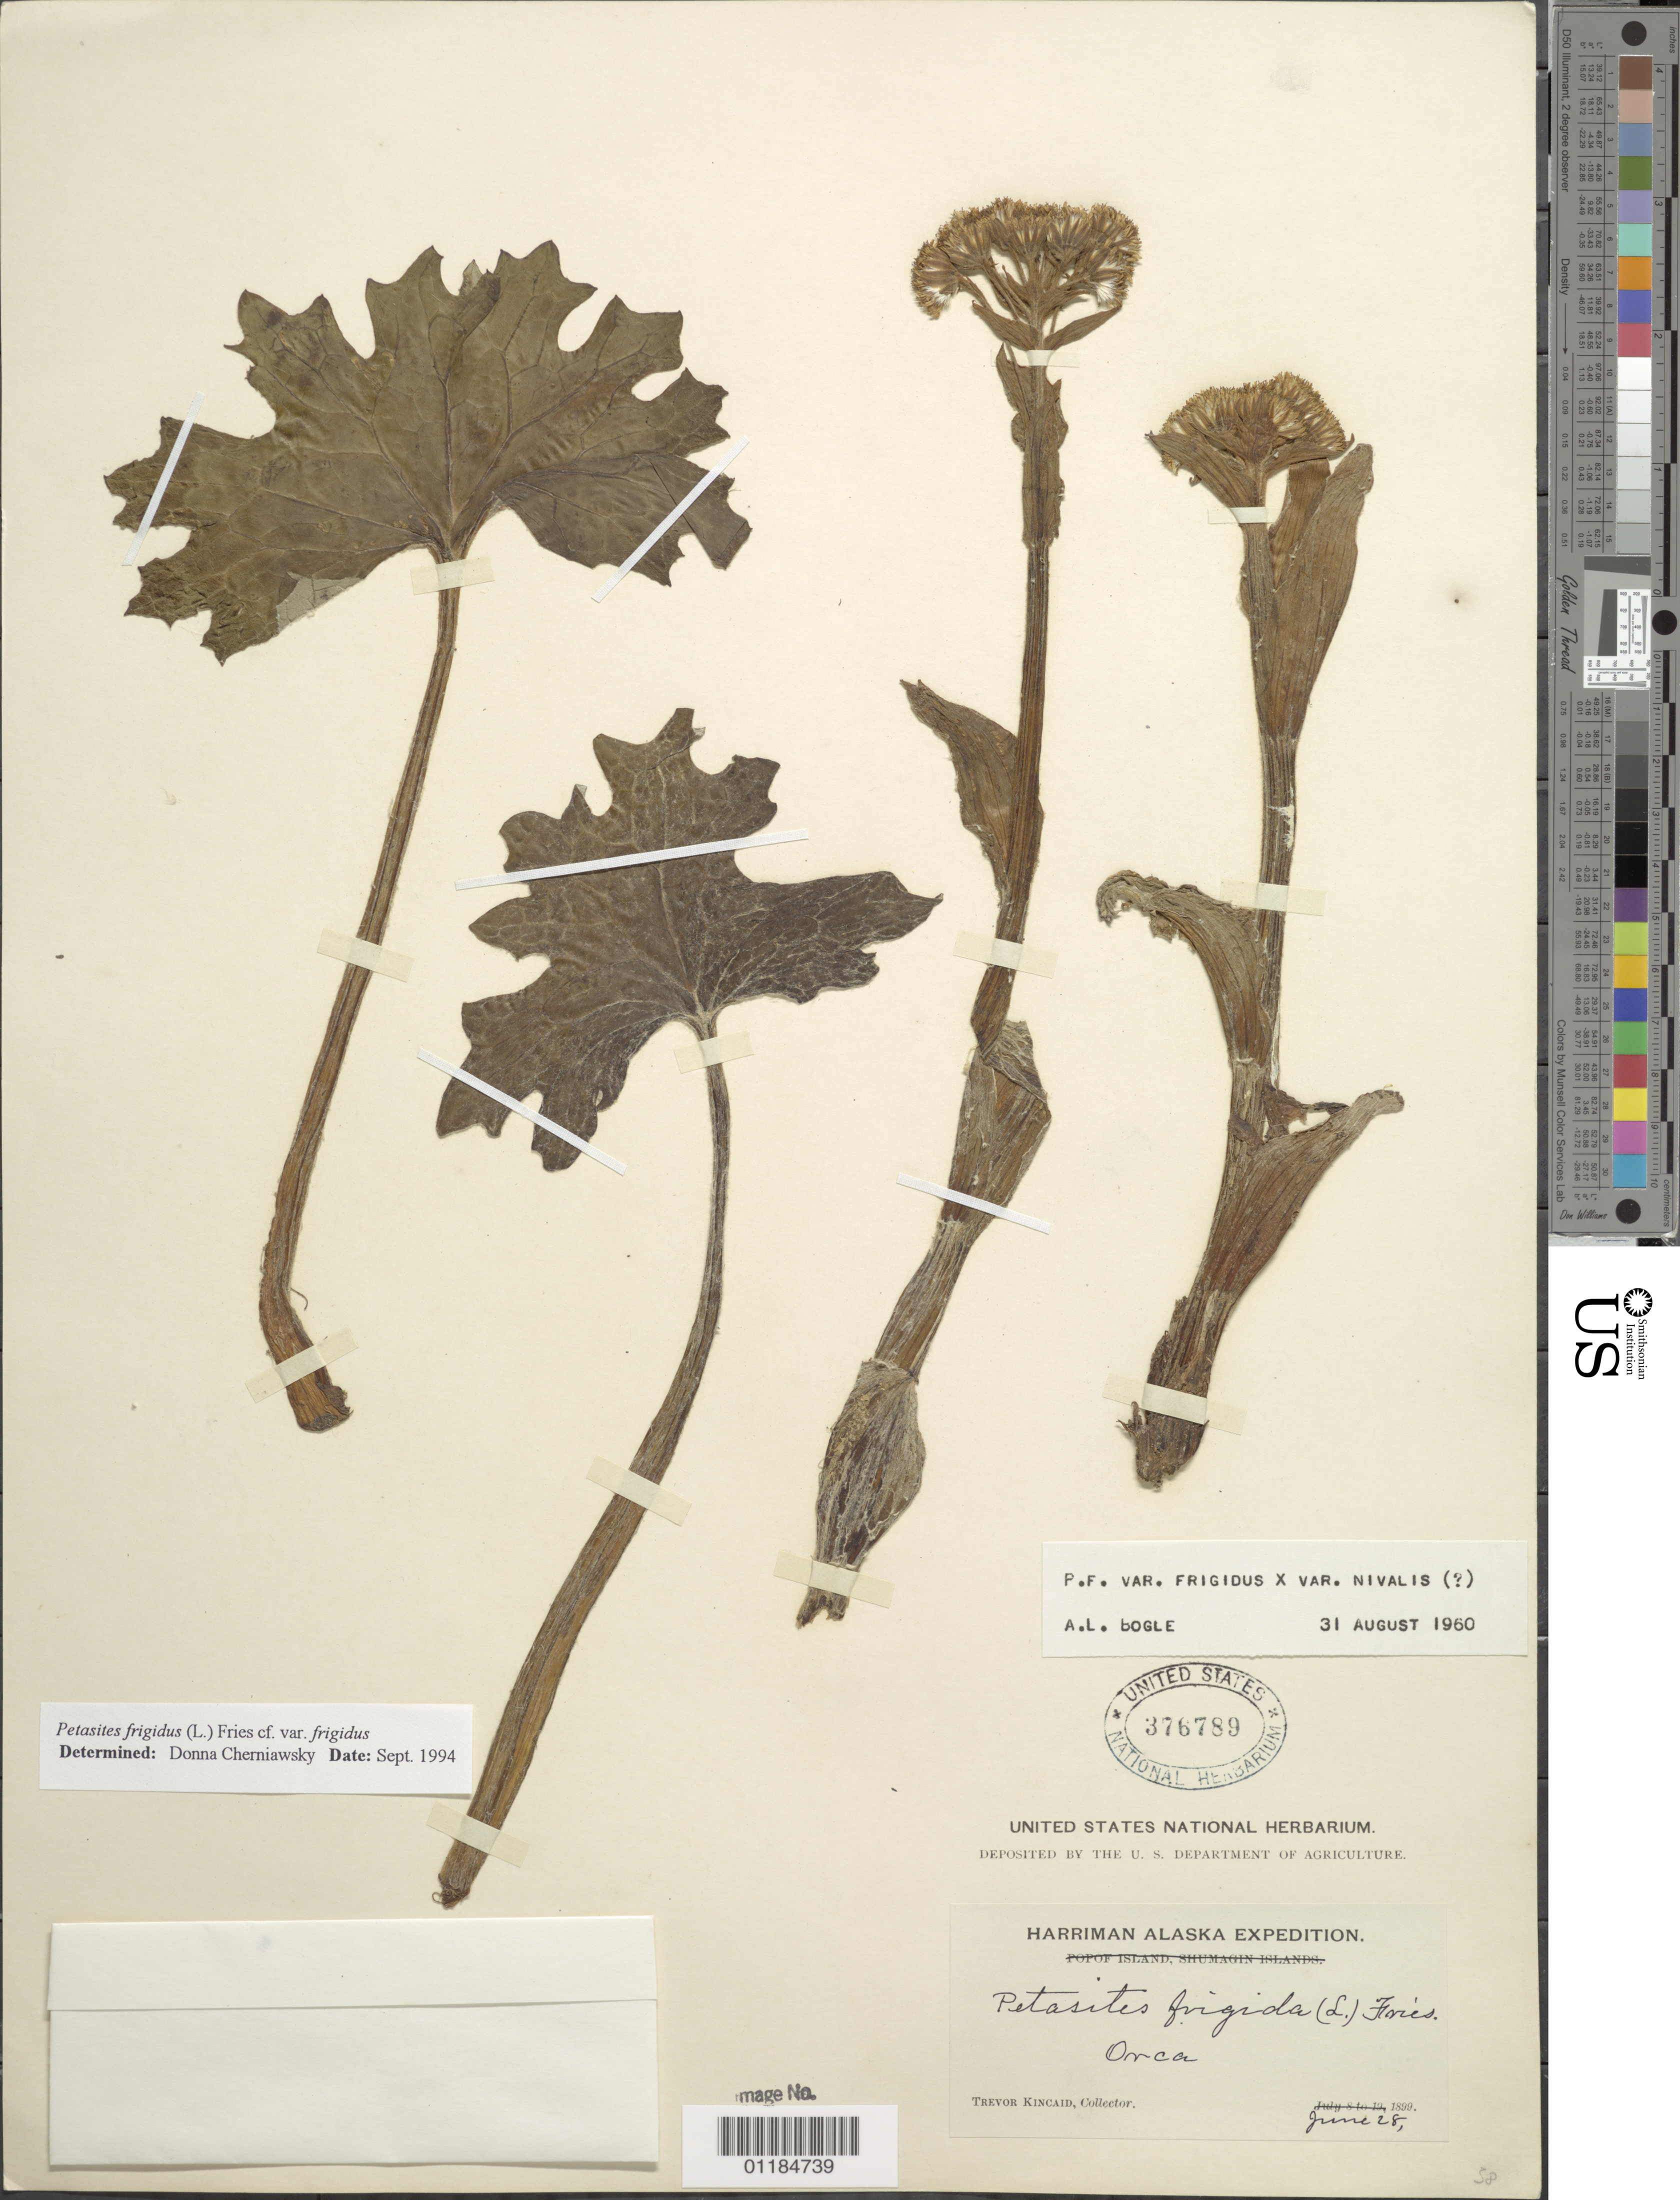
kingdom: Plantae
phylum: Tracheophyta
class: Magnoliopsida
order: Asterales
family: Asteraceae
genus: Petasites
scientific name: Petasites frigidus var. frigidus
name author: (L.) Fr.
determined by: Cherniawsky, Donna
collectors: T. C. Kincaid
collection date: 1899-06-28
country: United States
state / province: Alaska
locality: Orca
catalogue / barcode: US 376789